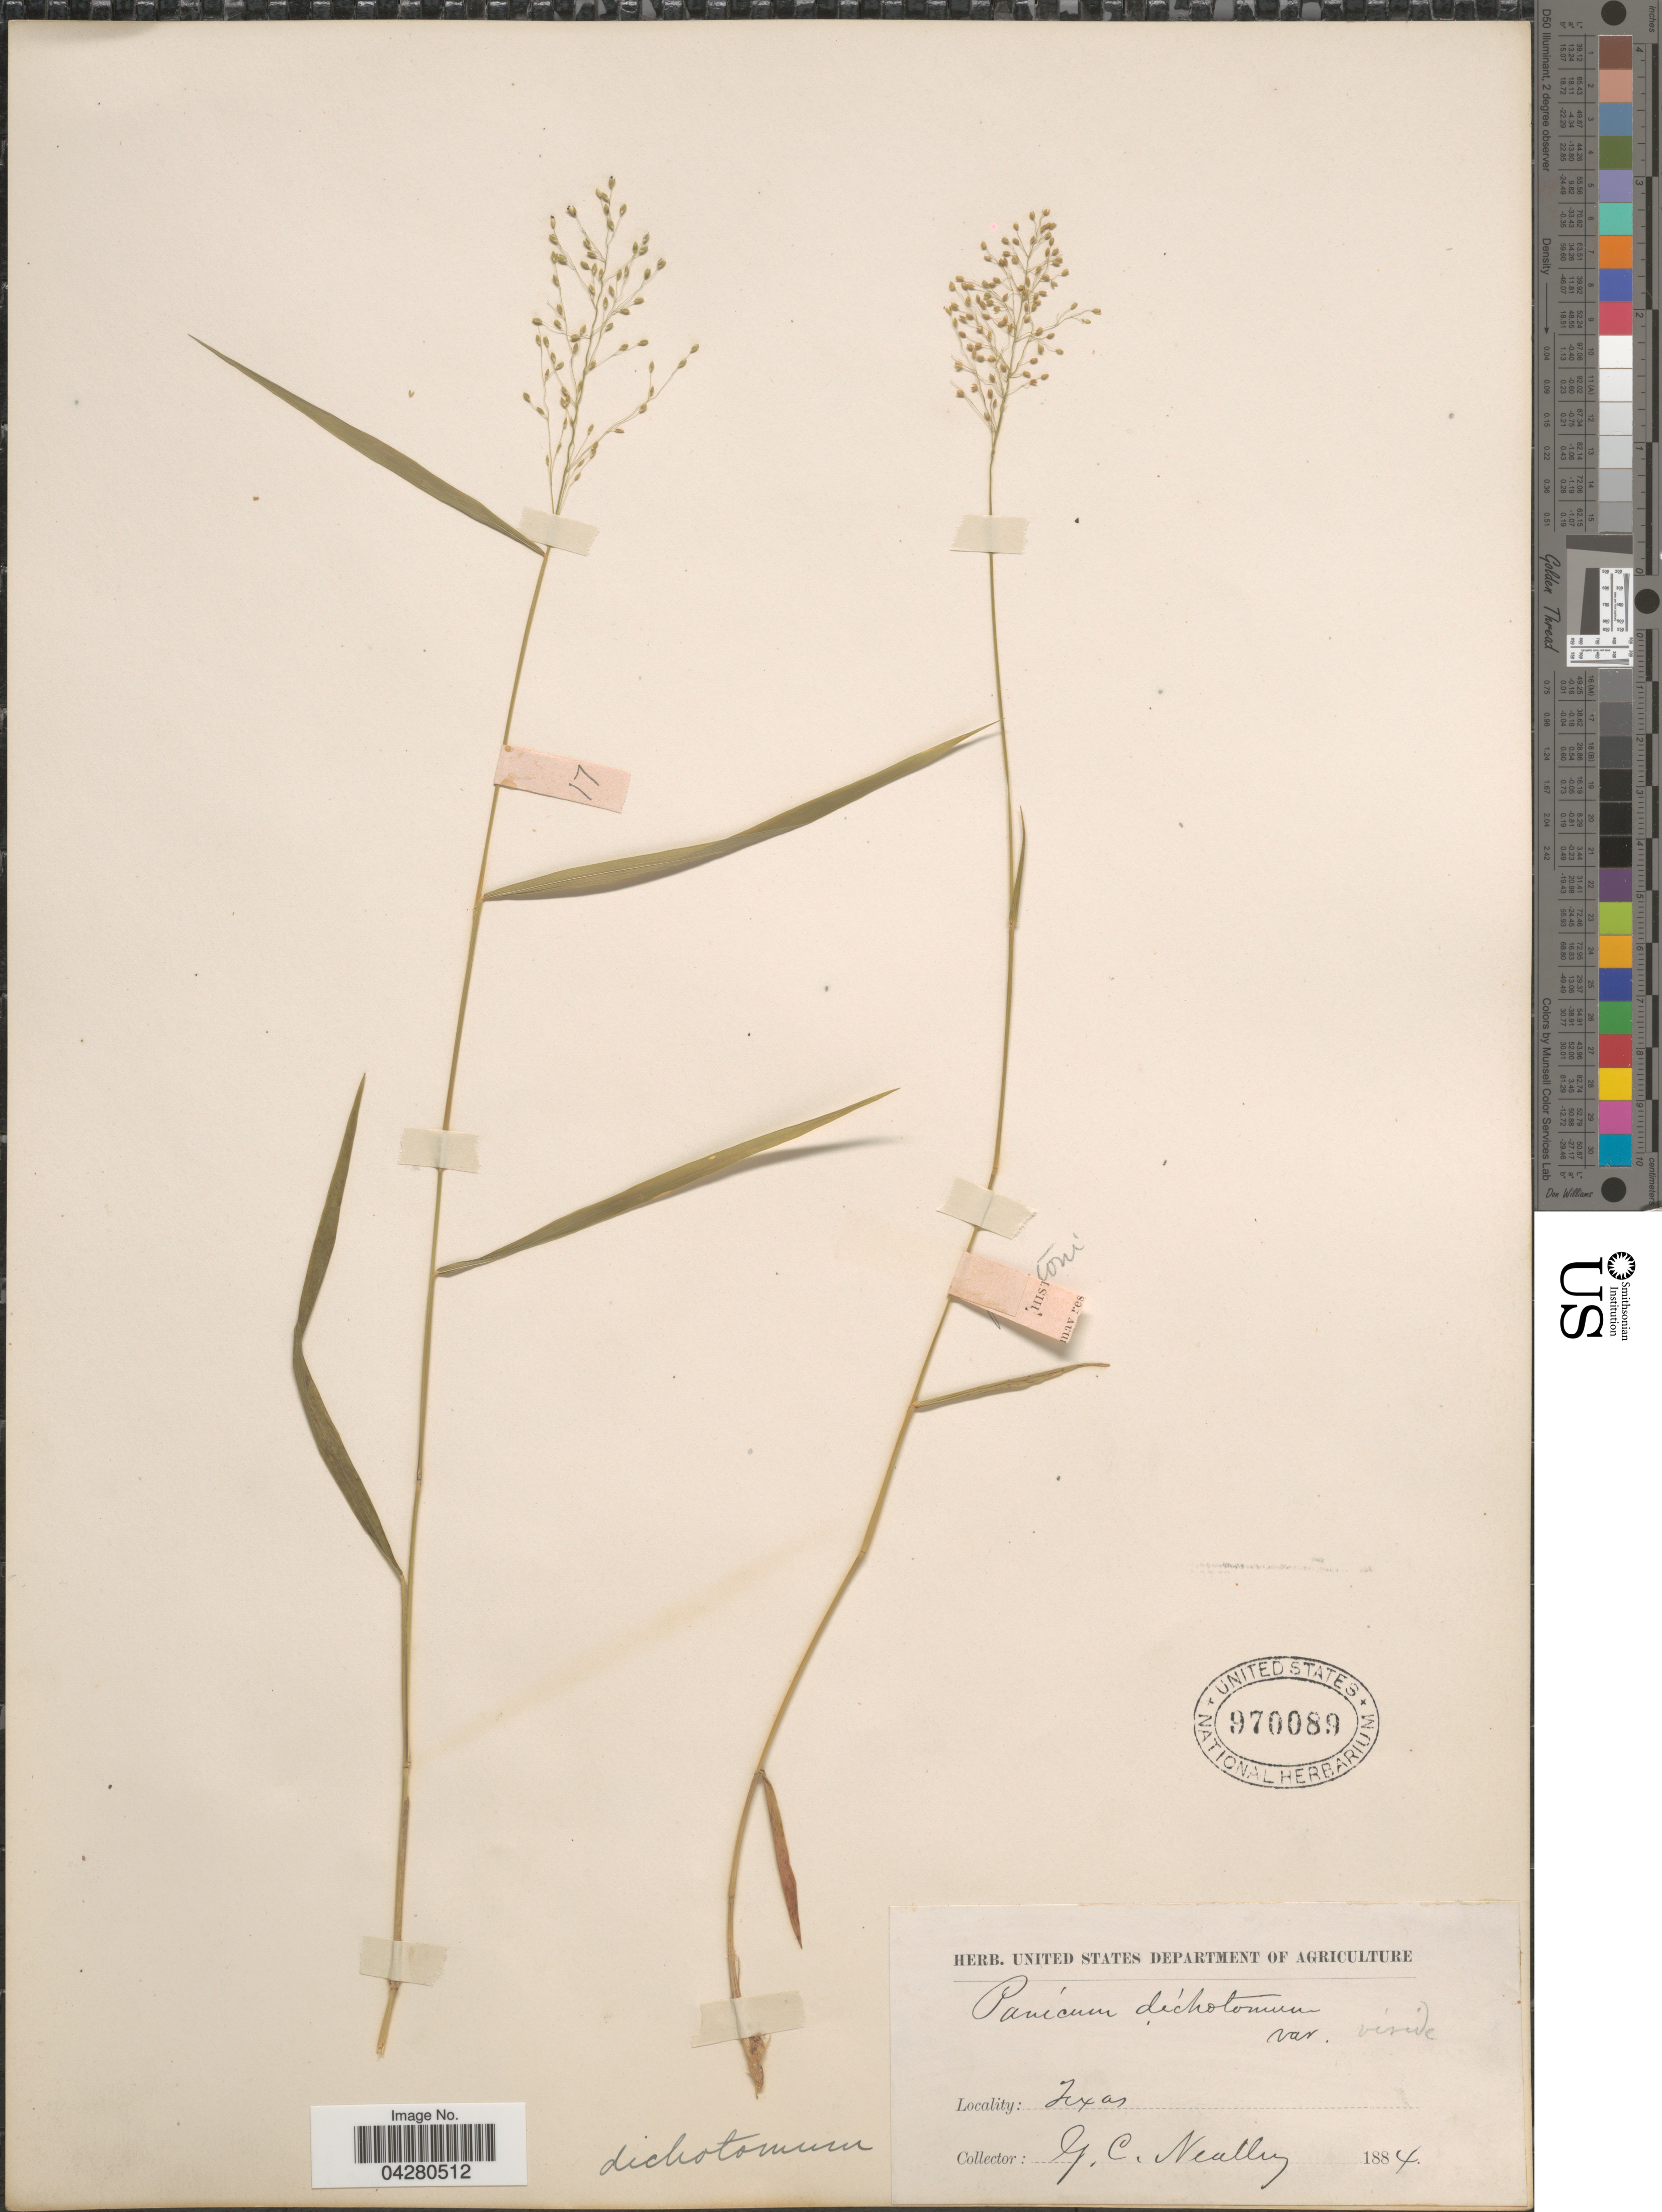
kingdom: Plantae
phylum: Tracheophyta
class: Liliopsida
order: Poales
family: Poaceae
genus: Dichanthelium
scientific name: Dichanthelium dichotomum var. dichotomum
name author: (L.) Gould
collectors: G. C. Nealley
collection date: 1884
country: United States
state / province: Texas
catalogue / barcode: US 970089